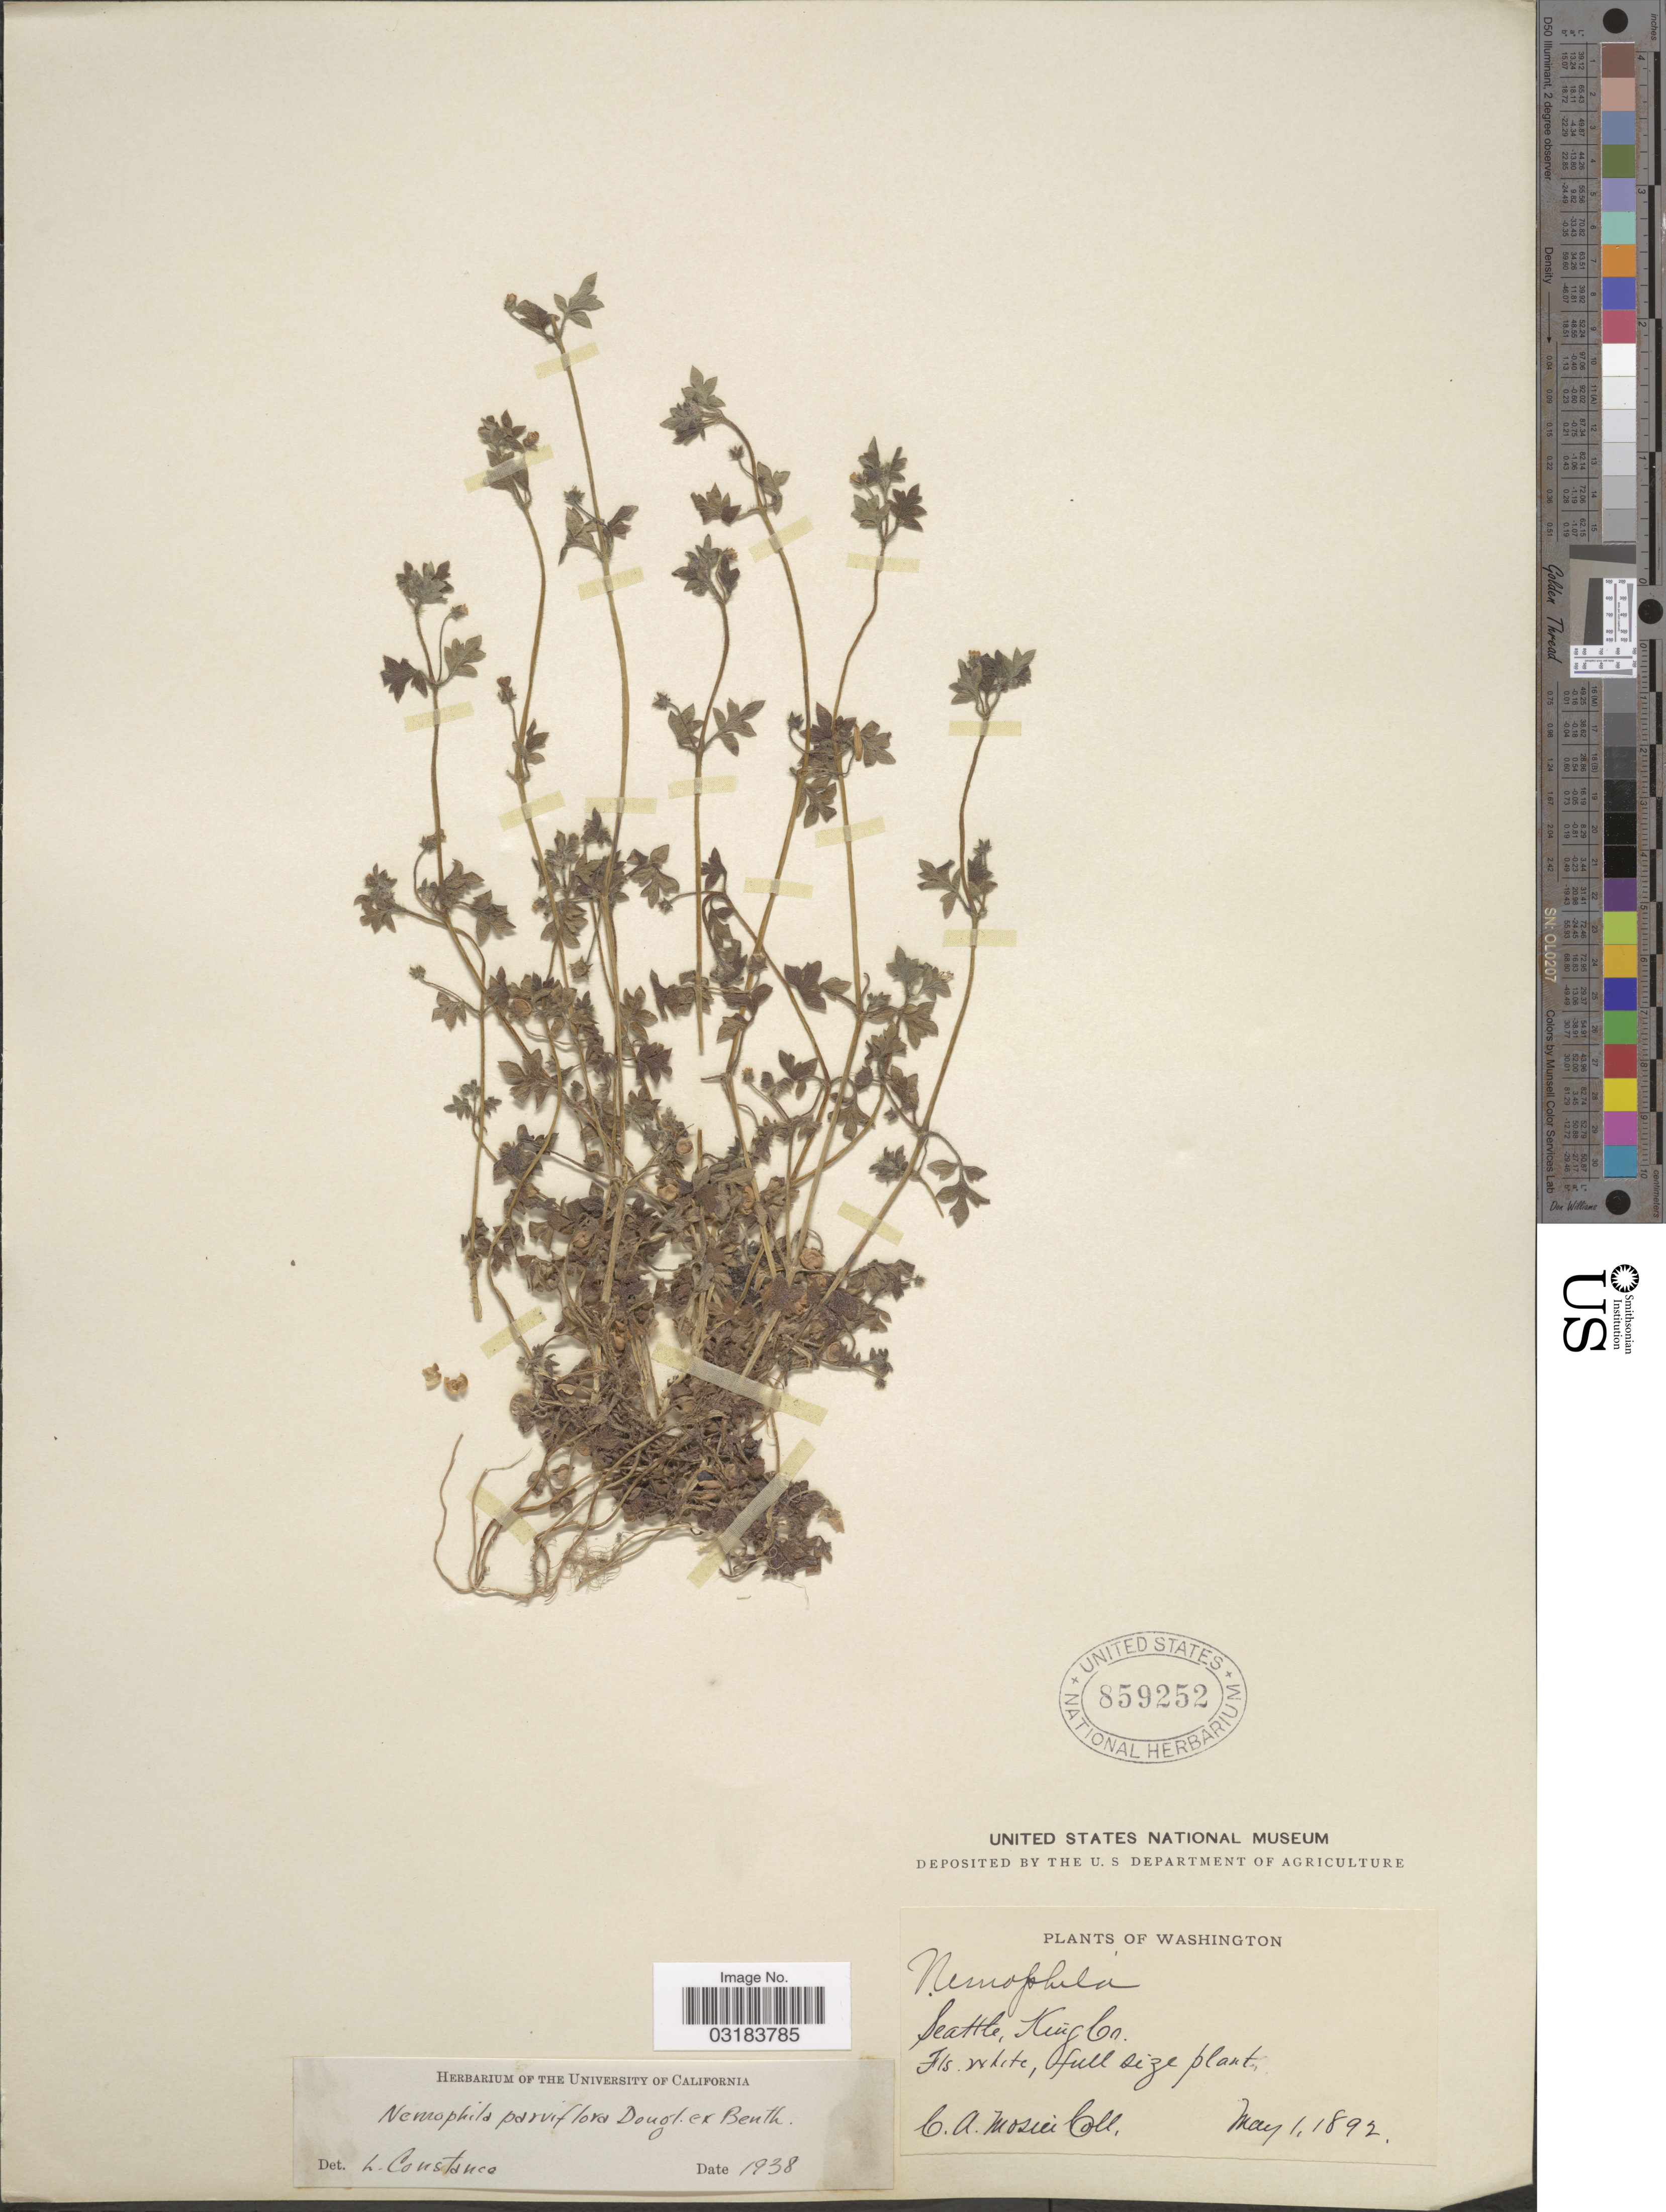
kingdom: Plantae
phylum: Tracheophyta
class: Magnoliopsida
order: Boraginales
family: Hydrophyllaceae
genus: Nemophila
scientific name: Nemophila parviflora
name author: Douglas ex Benth.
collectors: C. A. Mosier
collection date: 1892-05-01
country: United States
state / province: Washington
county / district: King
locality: Seattle, King Co.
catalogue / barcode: US 859252